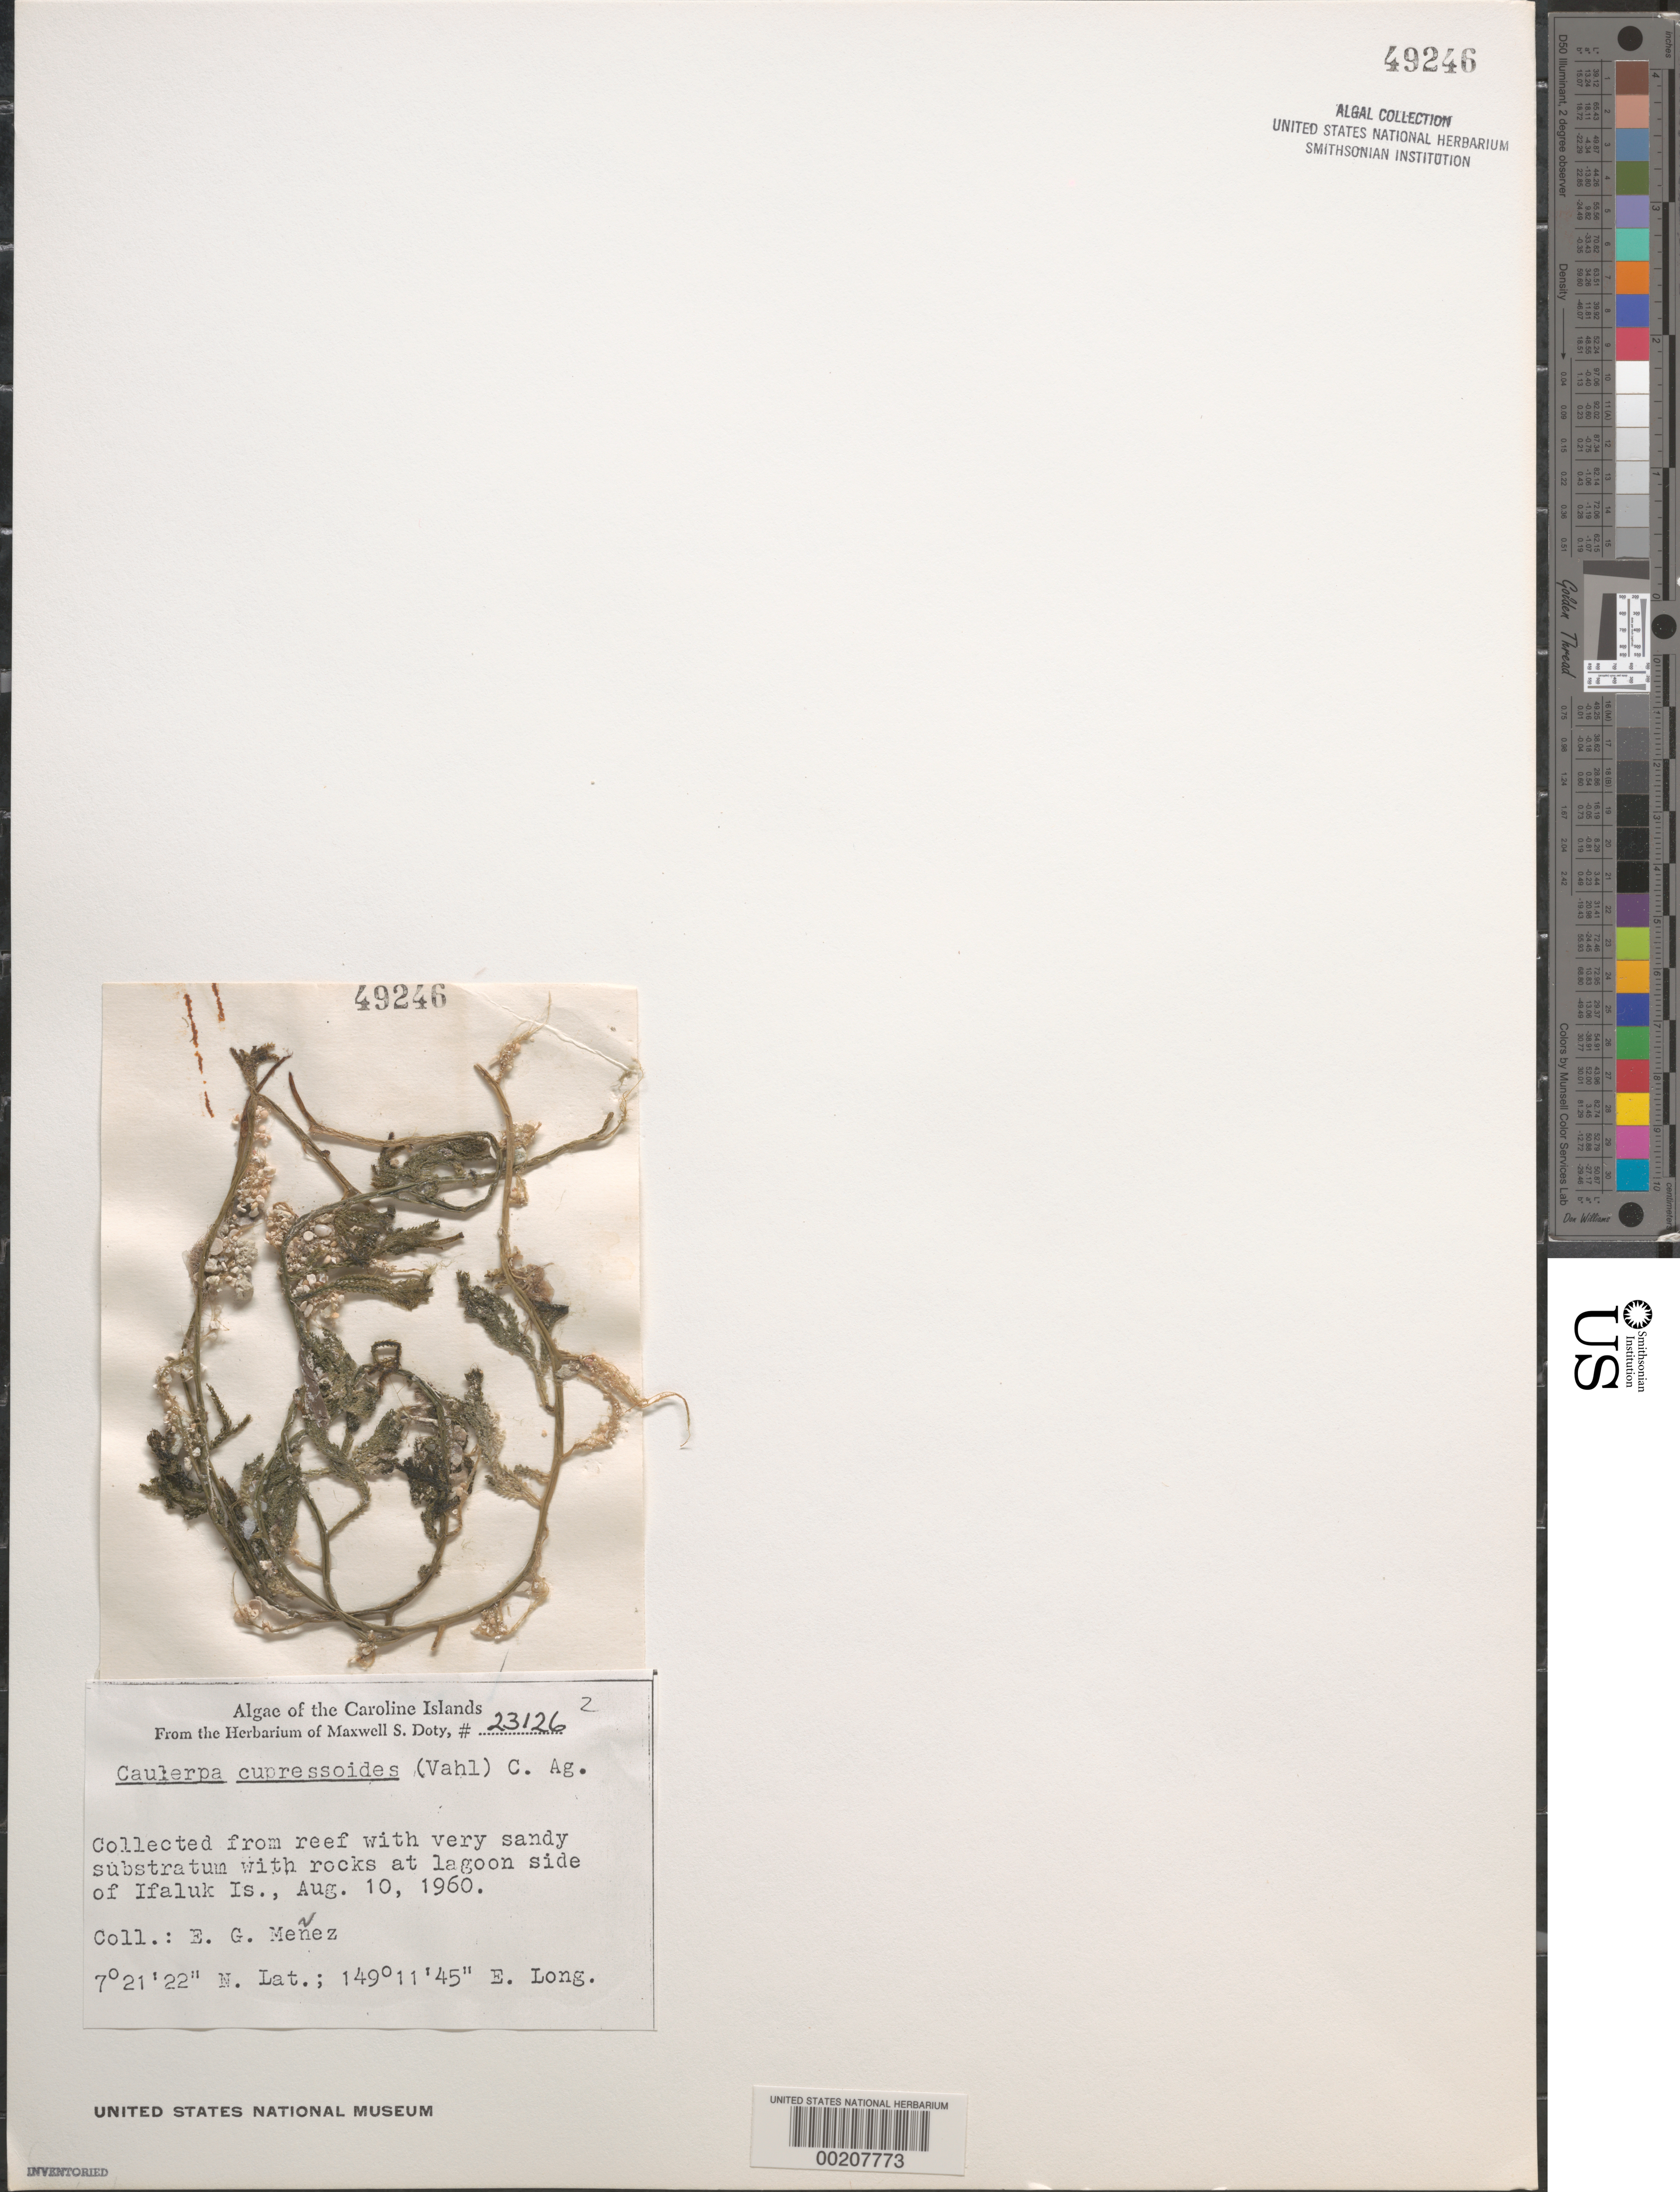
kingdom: Plantae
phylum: Chlorophyta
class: Ulvophyceae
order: Bryopsidales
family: Caulerpaceae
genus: Caulerpa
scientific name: Caulerpa cupressoides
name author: (Vahl) C. Agardh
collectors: Meñez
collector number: MSD 23126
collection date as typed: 10 Aug 1960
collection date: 1960-08-10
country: Micronesia, Federated States of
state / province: Yap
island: Ifalik (Ifaluk) Atoll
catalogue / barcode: US 49246